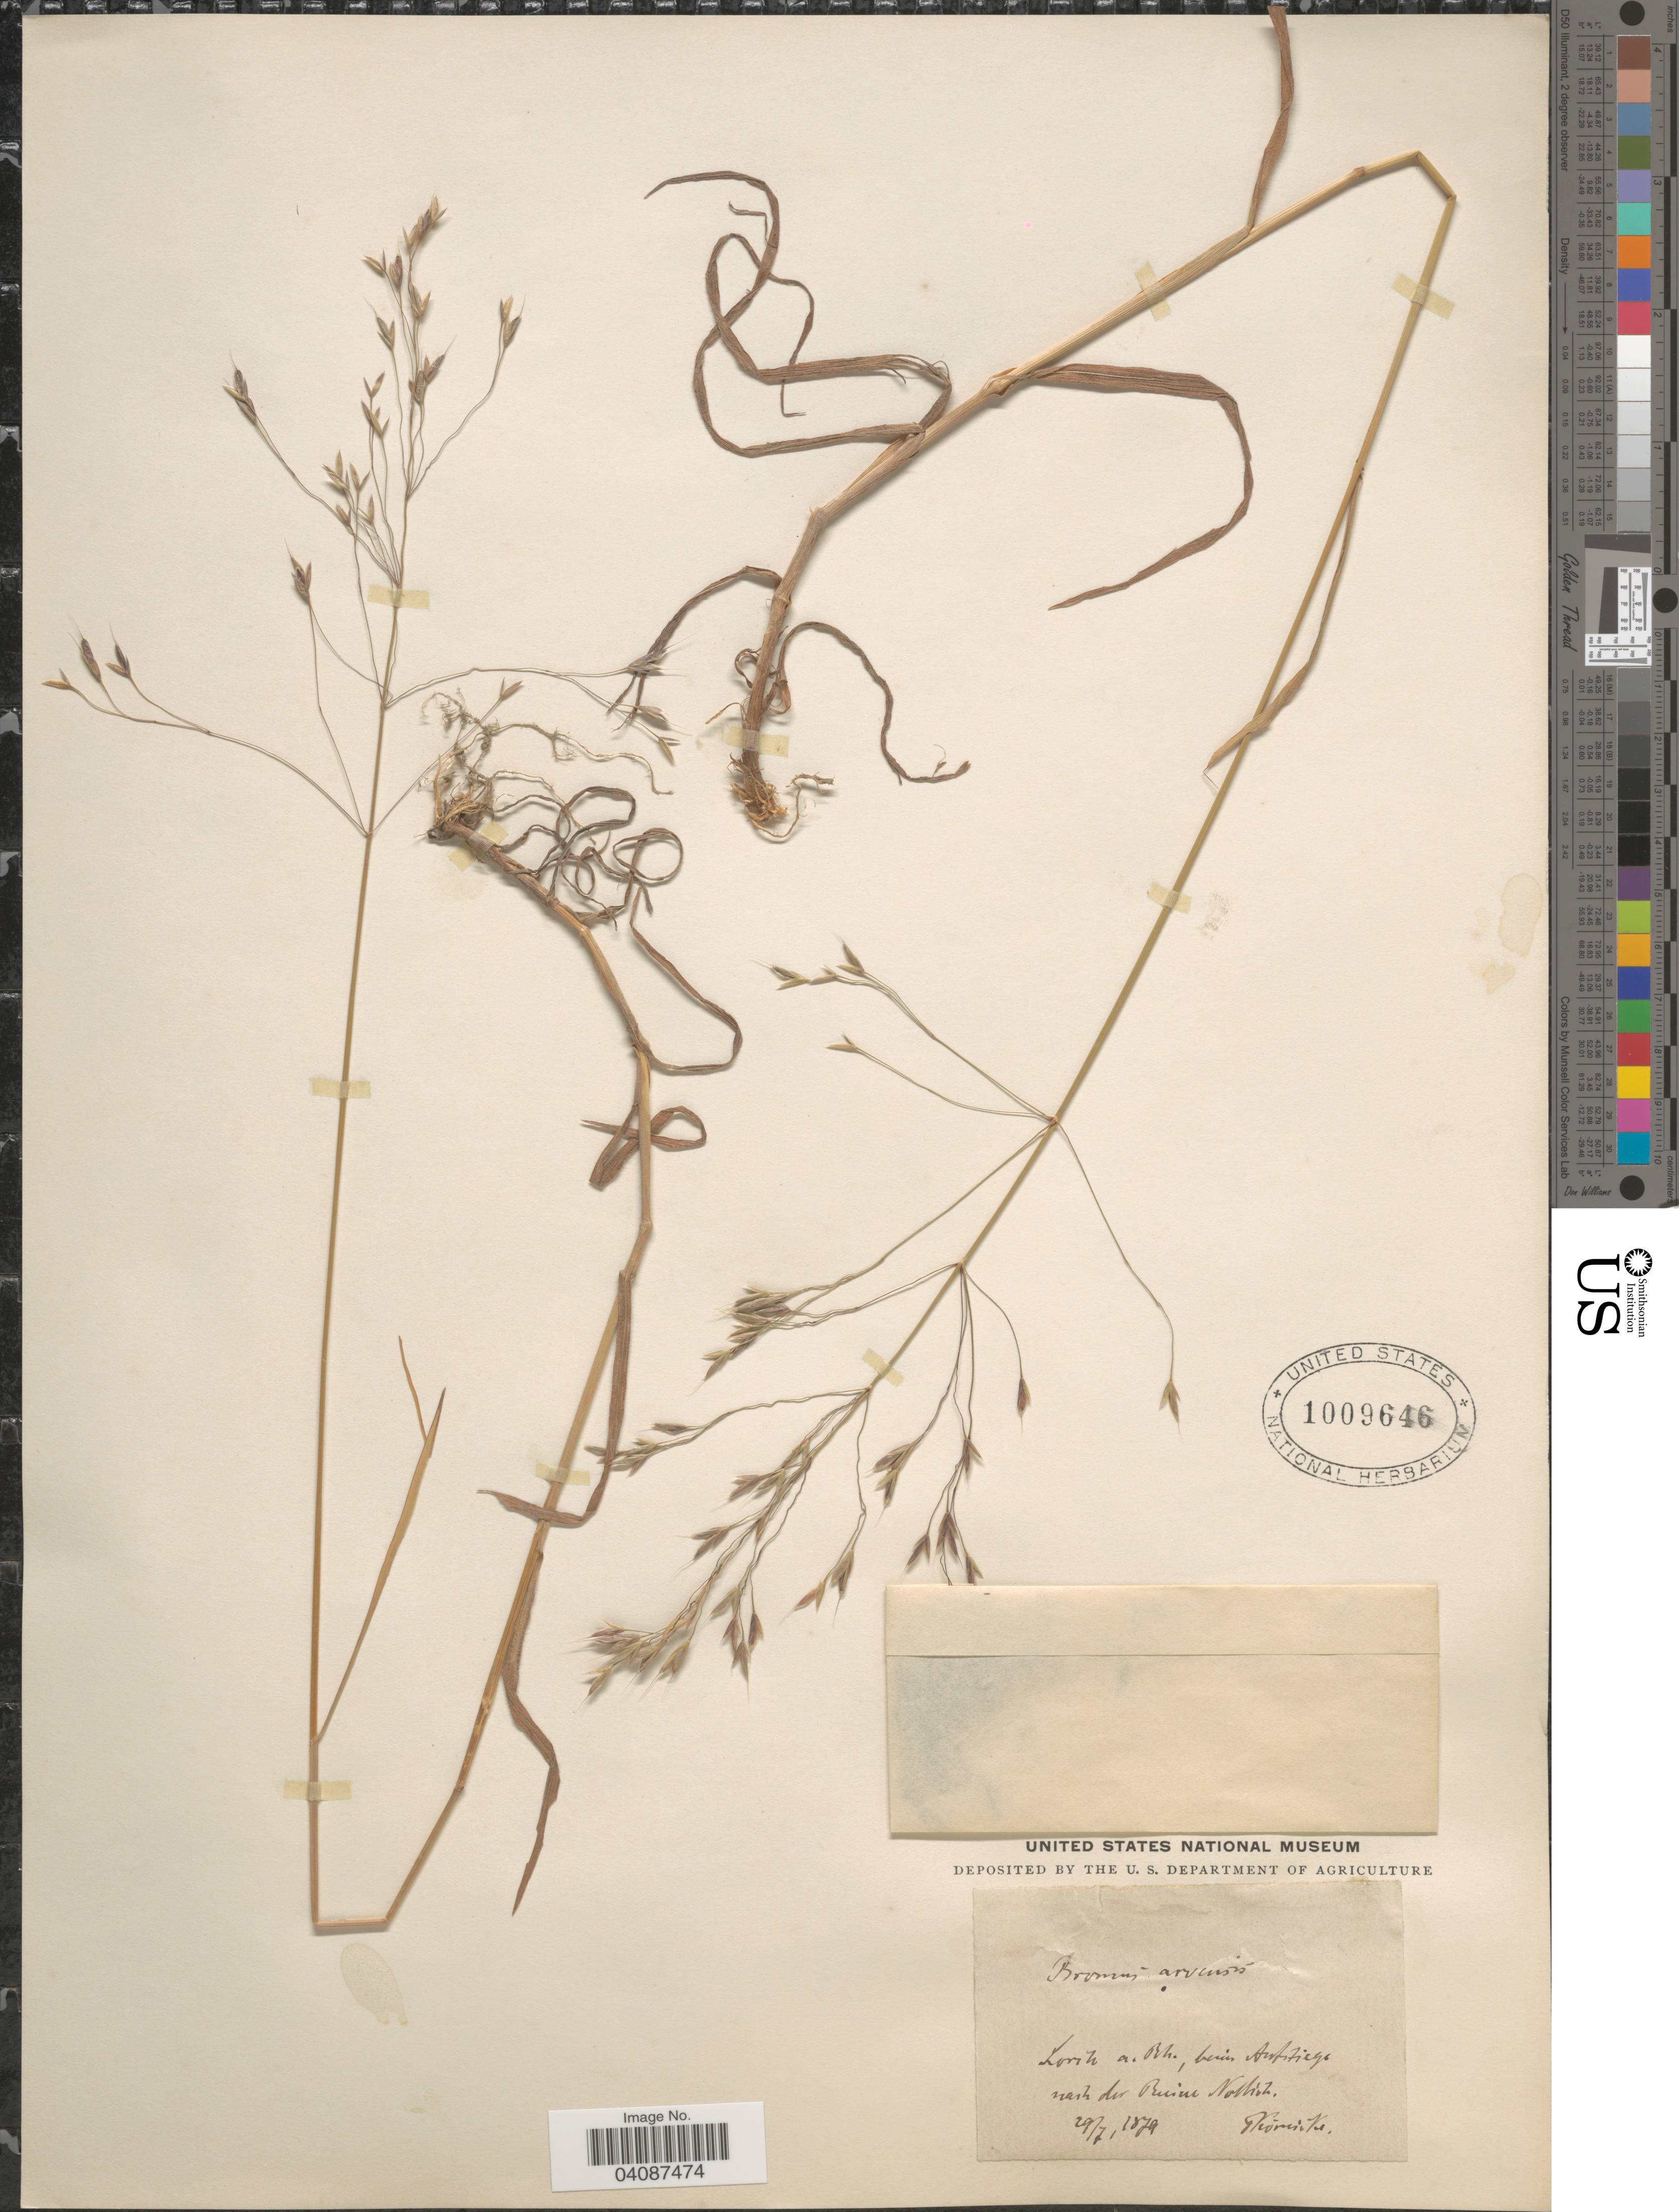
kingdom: Plantae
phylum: Tracheophyta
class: Liliopsida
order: Poales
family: Poaceae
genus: Bromus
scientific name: Bromus arvensis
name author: L.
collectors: F. A. Körnicke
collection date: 1879-07-29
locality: Lorik a. Rh., bois Antitiege nash der Ruine Nolhik. [interpreted]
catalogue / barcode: US 1009646